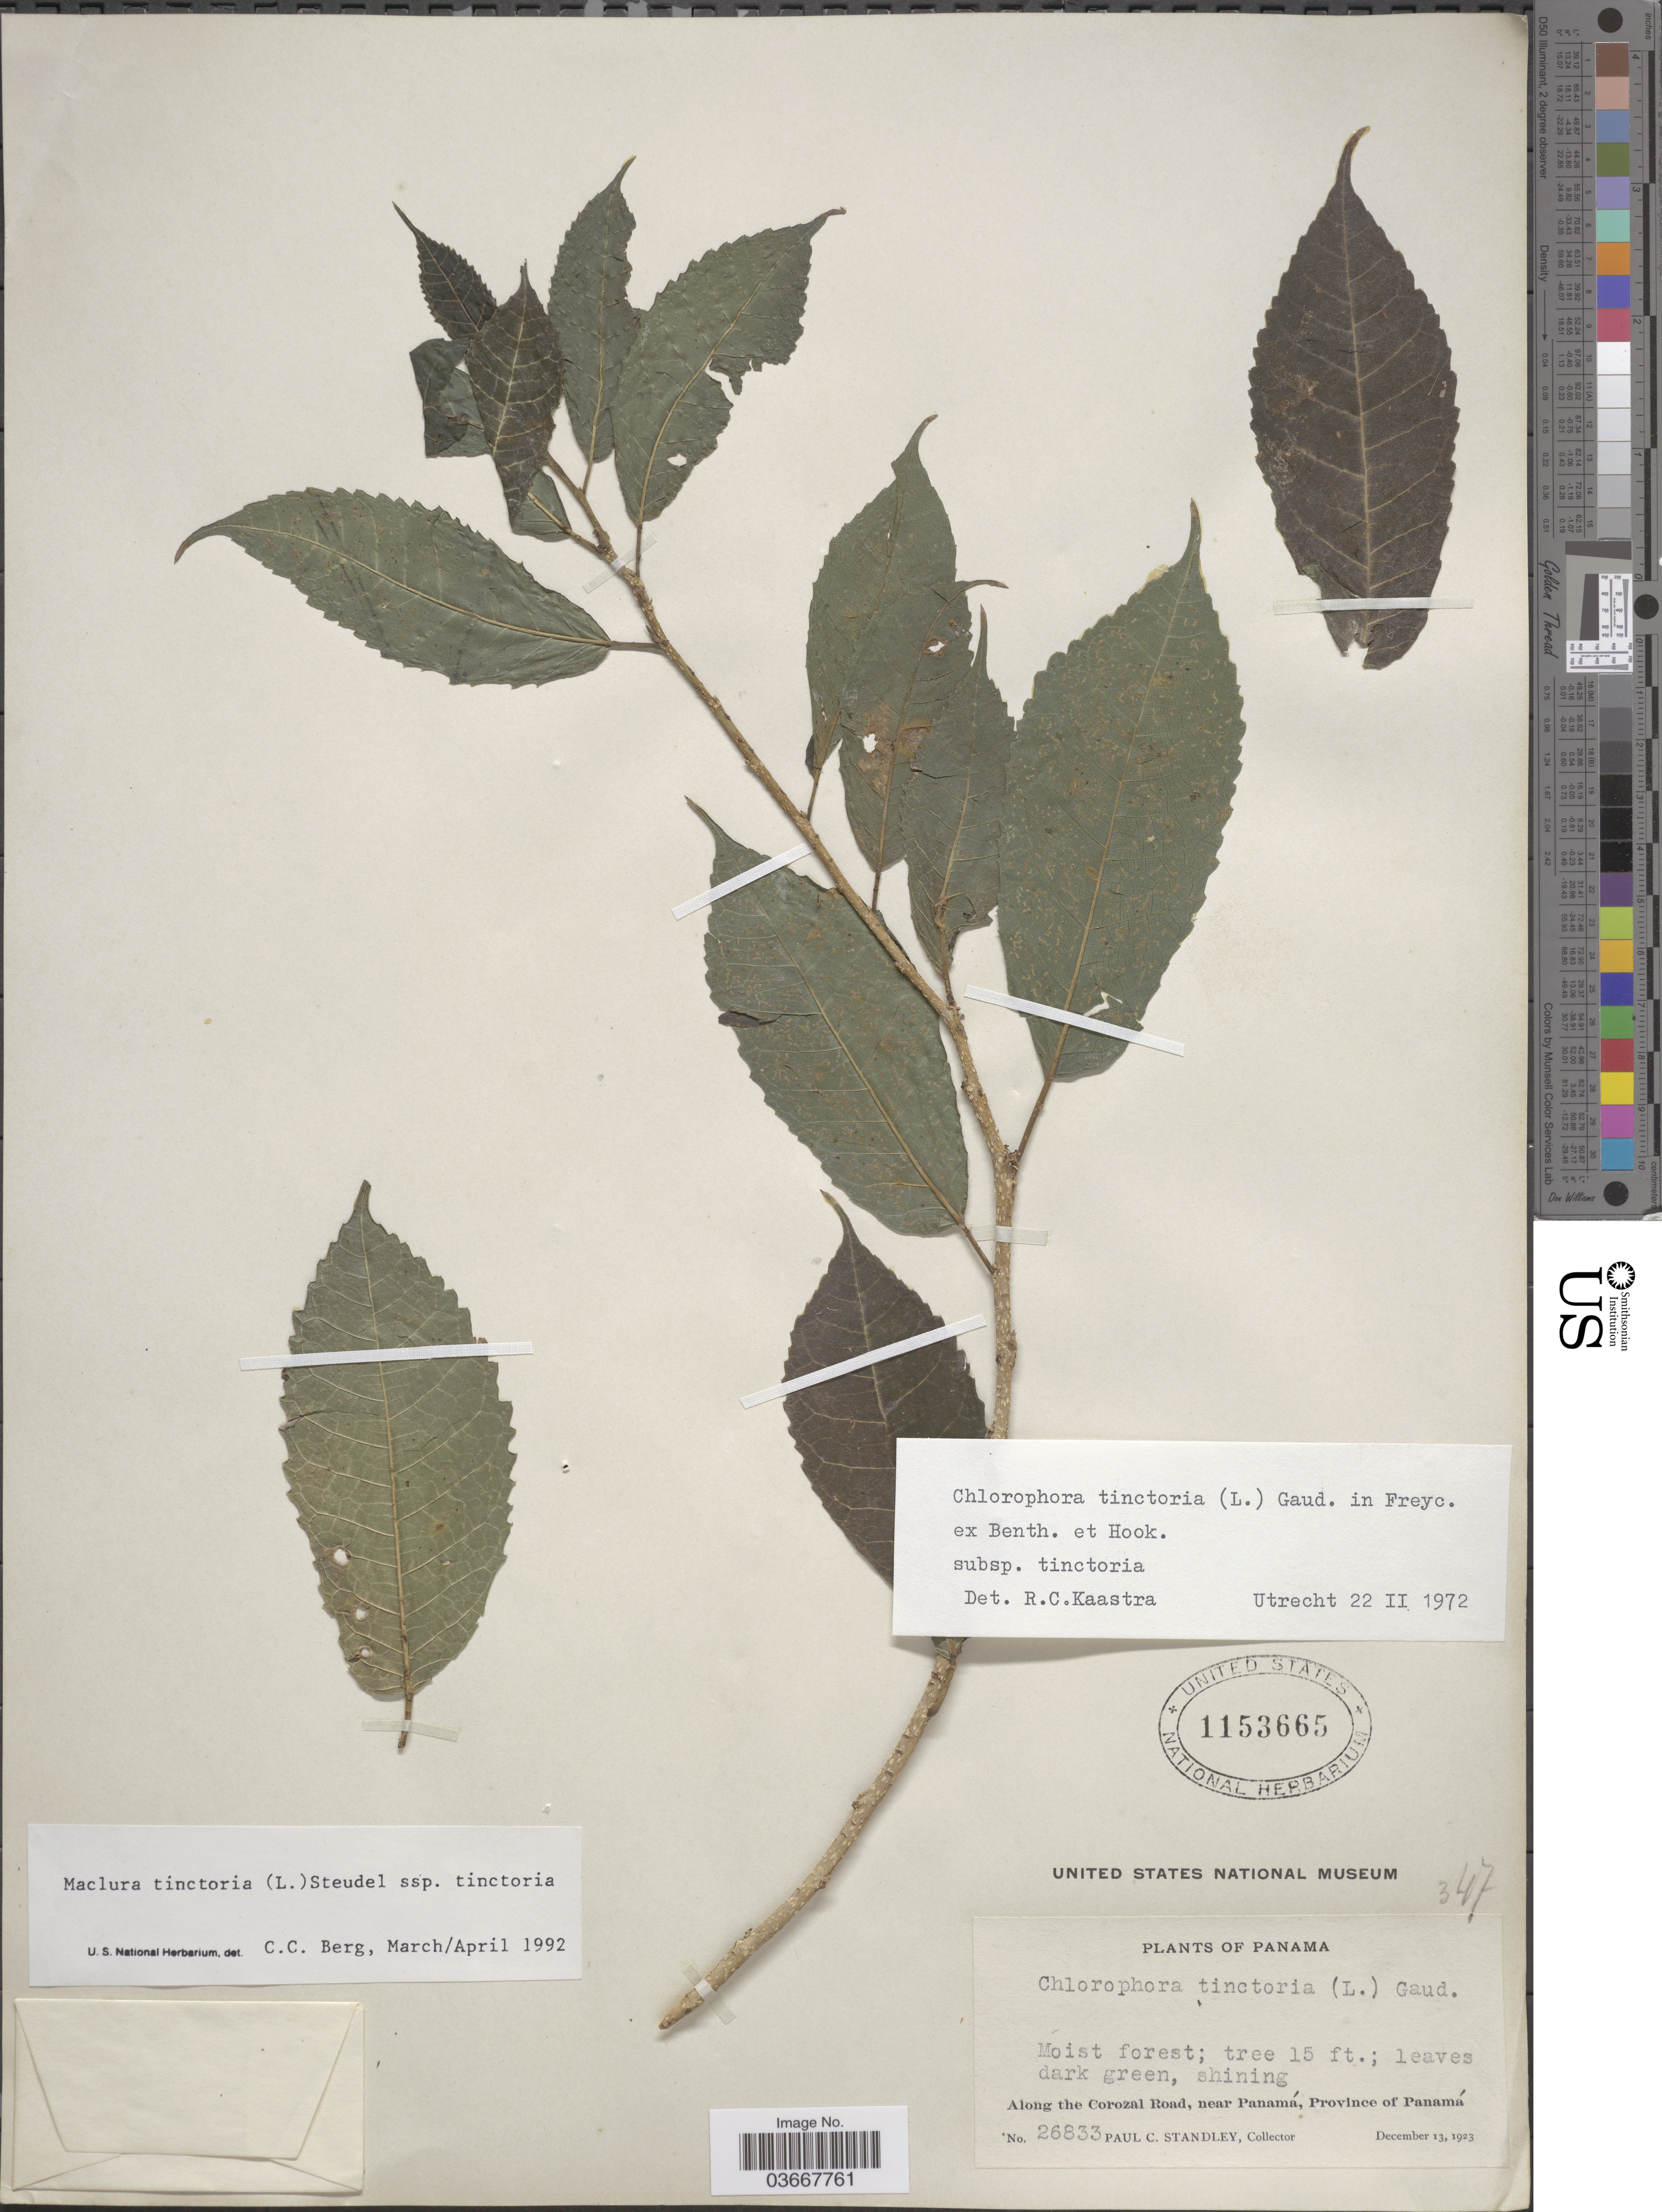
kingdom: Plantae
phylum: Tracheophyta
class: Magnoliopsida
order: Rosales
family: Moraceae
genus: Maclura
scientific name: Maclura tinctoria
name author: (L.) D. Don ex Steud.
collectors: P. C. Standley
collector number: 26833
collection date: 1923-12-13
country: Panama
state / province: Panamá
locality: Along the Corozal Road, near Panamá, Province of Panamá.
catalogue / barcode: US 1153665